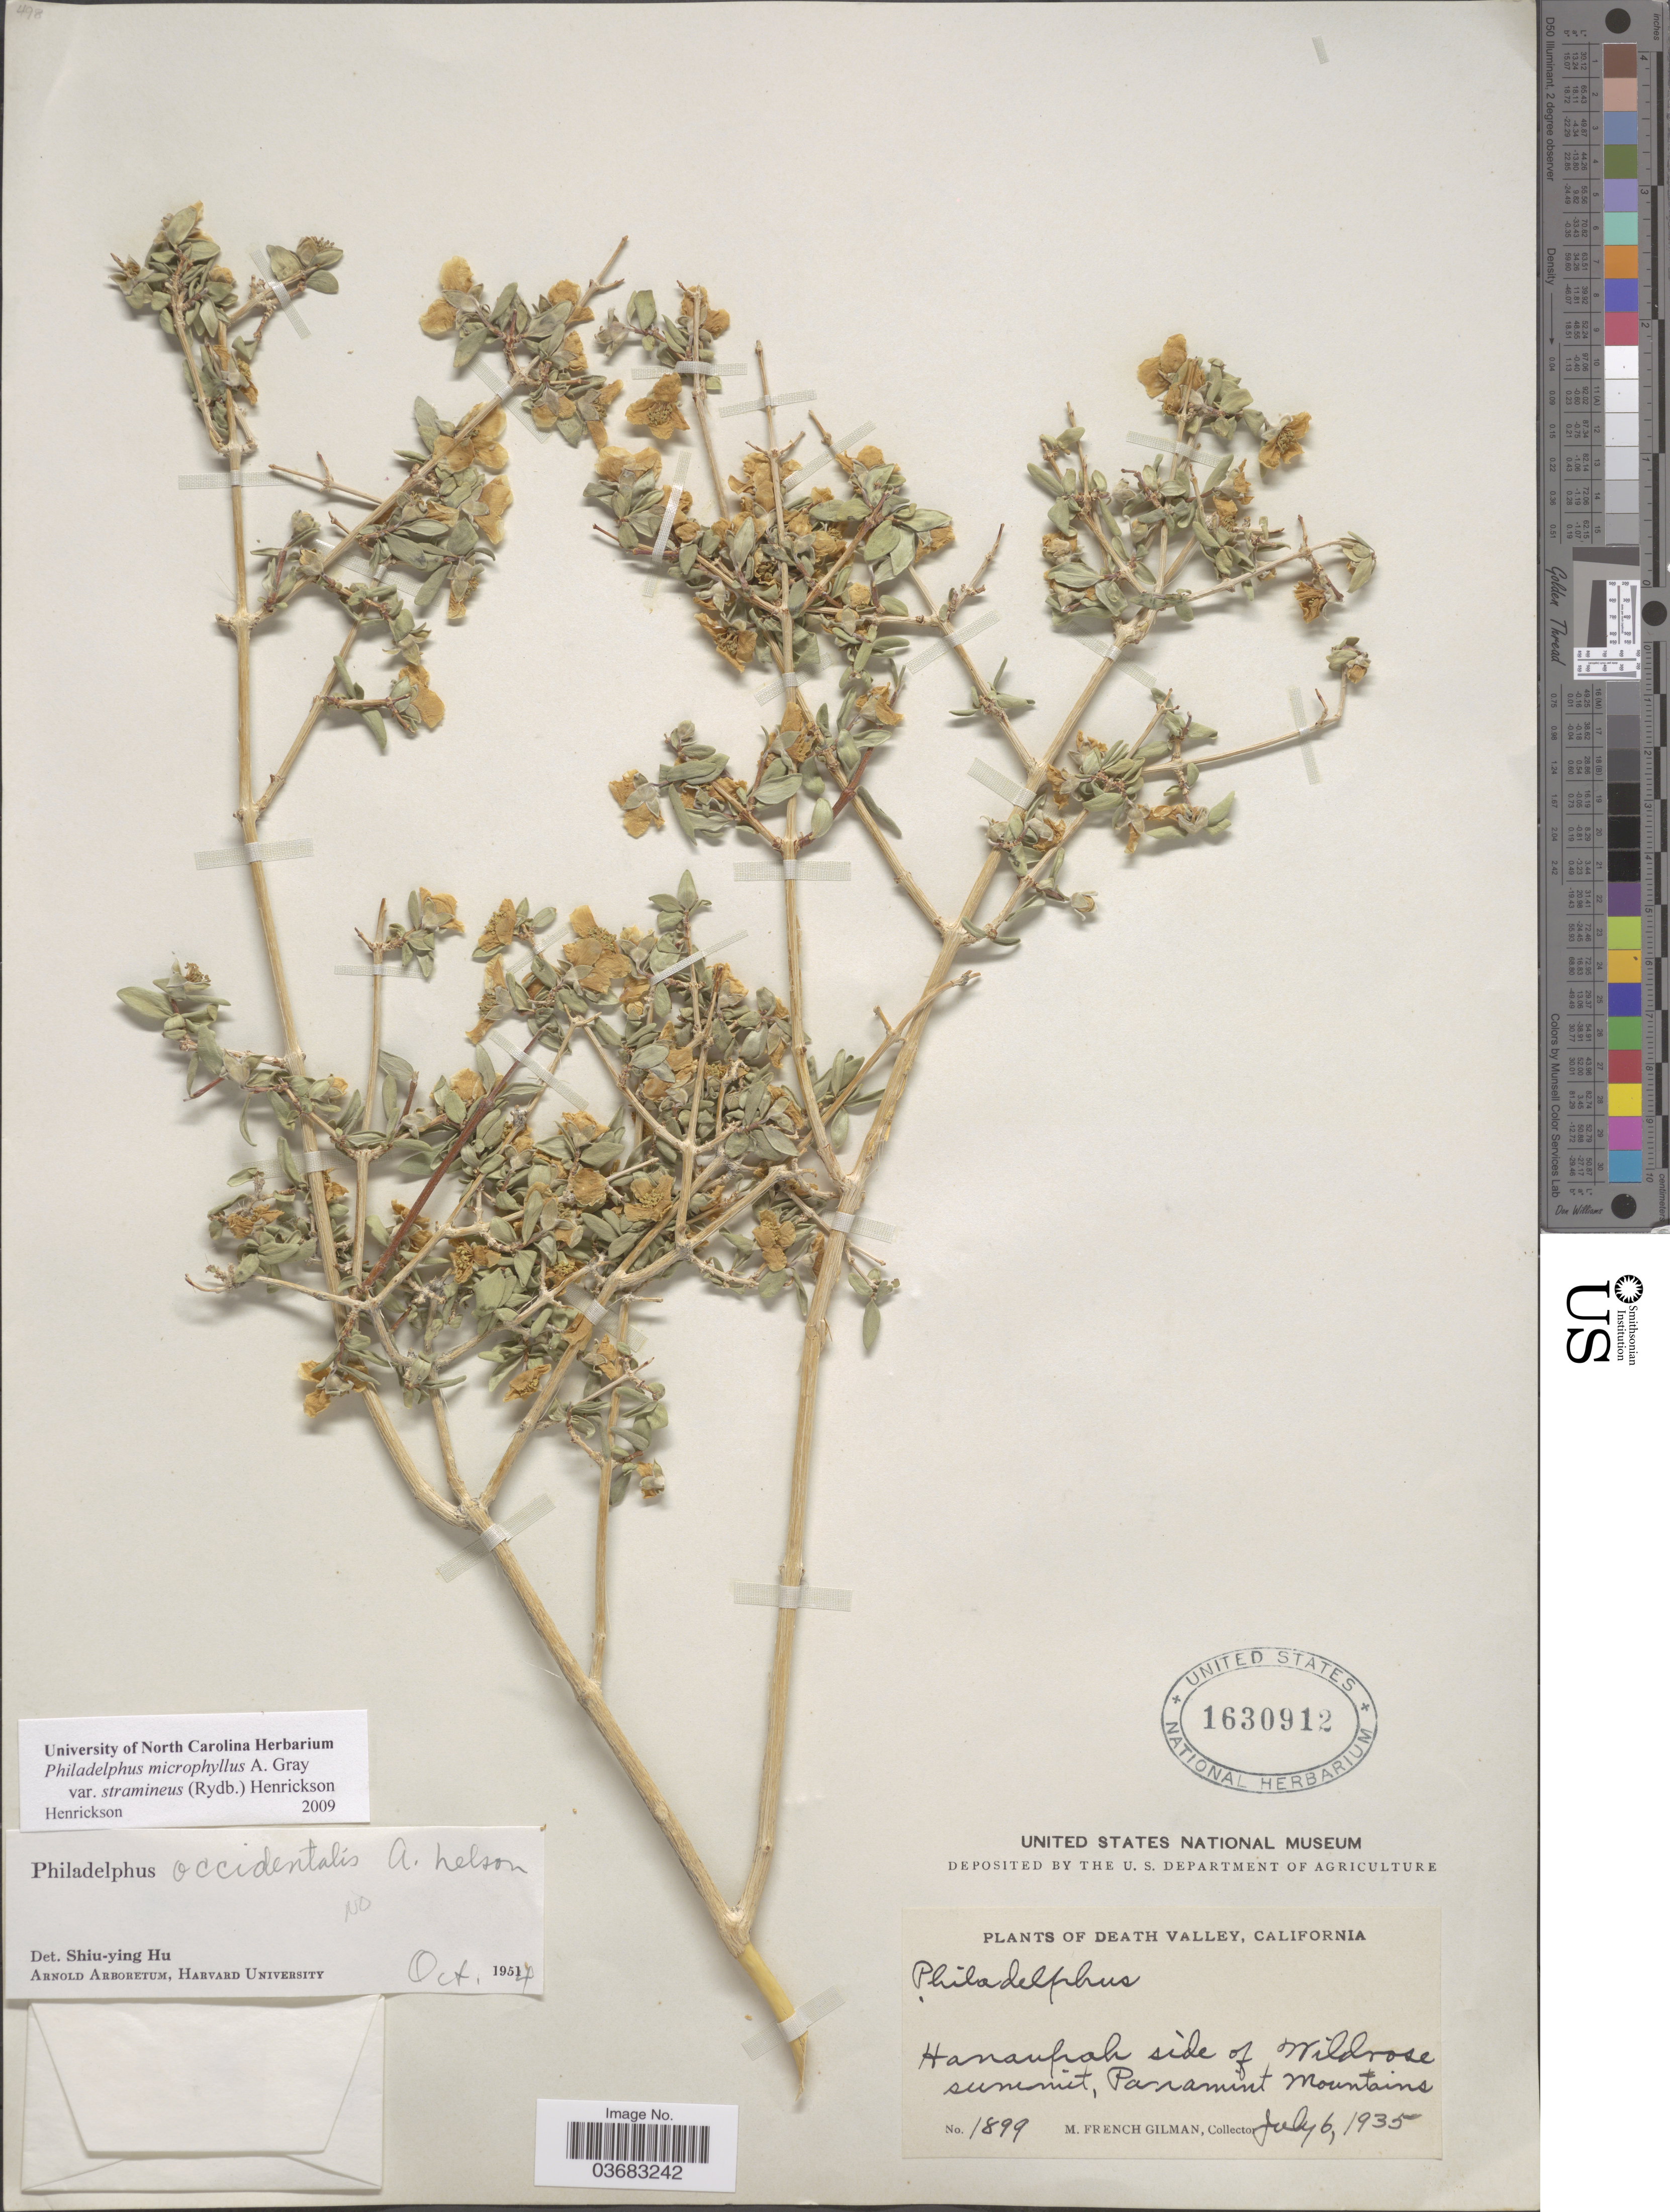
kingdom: Plantae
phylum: Tracheophyta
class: Magnoliopsida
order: Cornales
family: Hydrangeaceae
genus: Philadelphus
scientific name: Philadelphus microphyllus var. stramineus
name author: (Rydb.) Henrickson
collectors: M. F. Gilman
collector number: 1899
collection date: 1935-07-06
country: United States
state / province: California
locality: Death Valley. Hanaupah side of Wildrose summit, Panamint Mountains.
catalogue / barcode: US 1630912